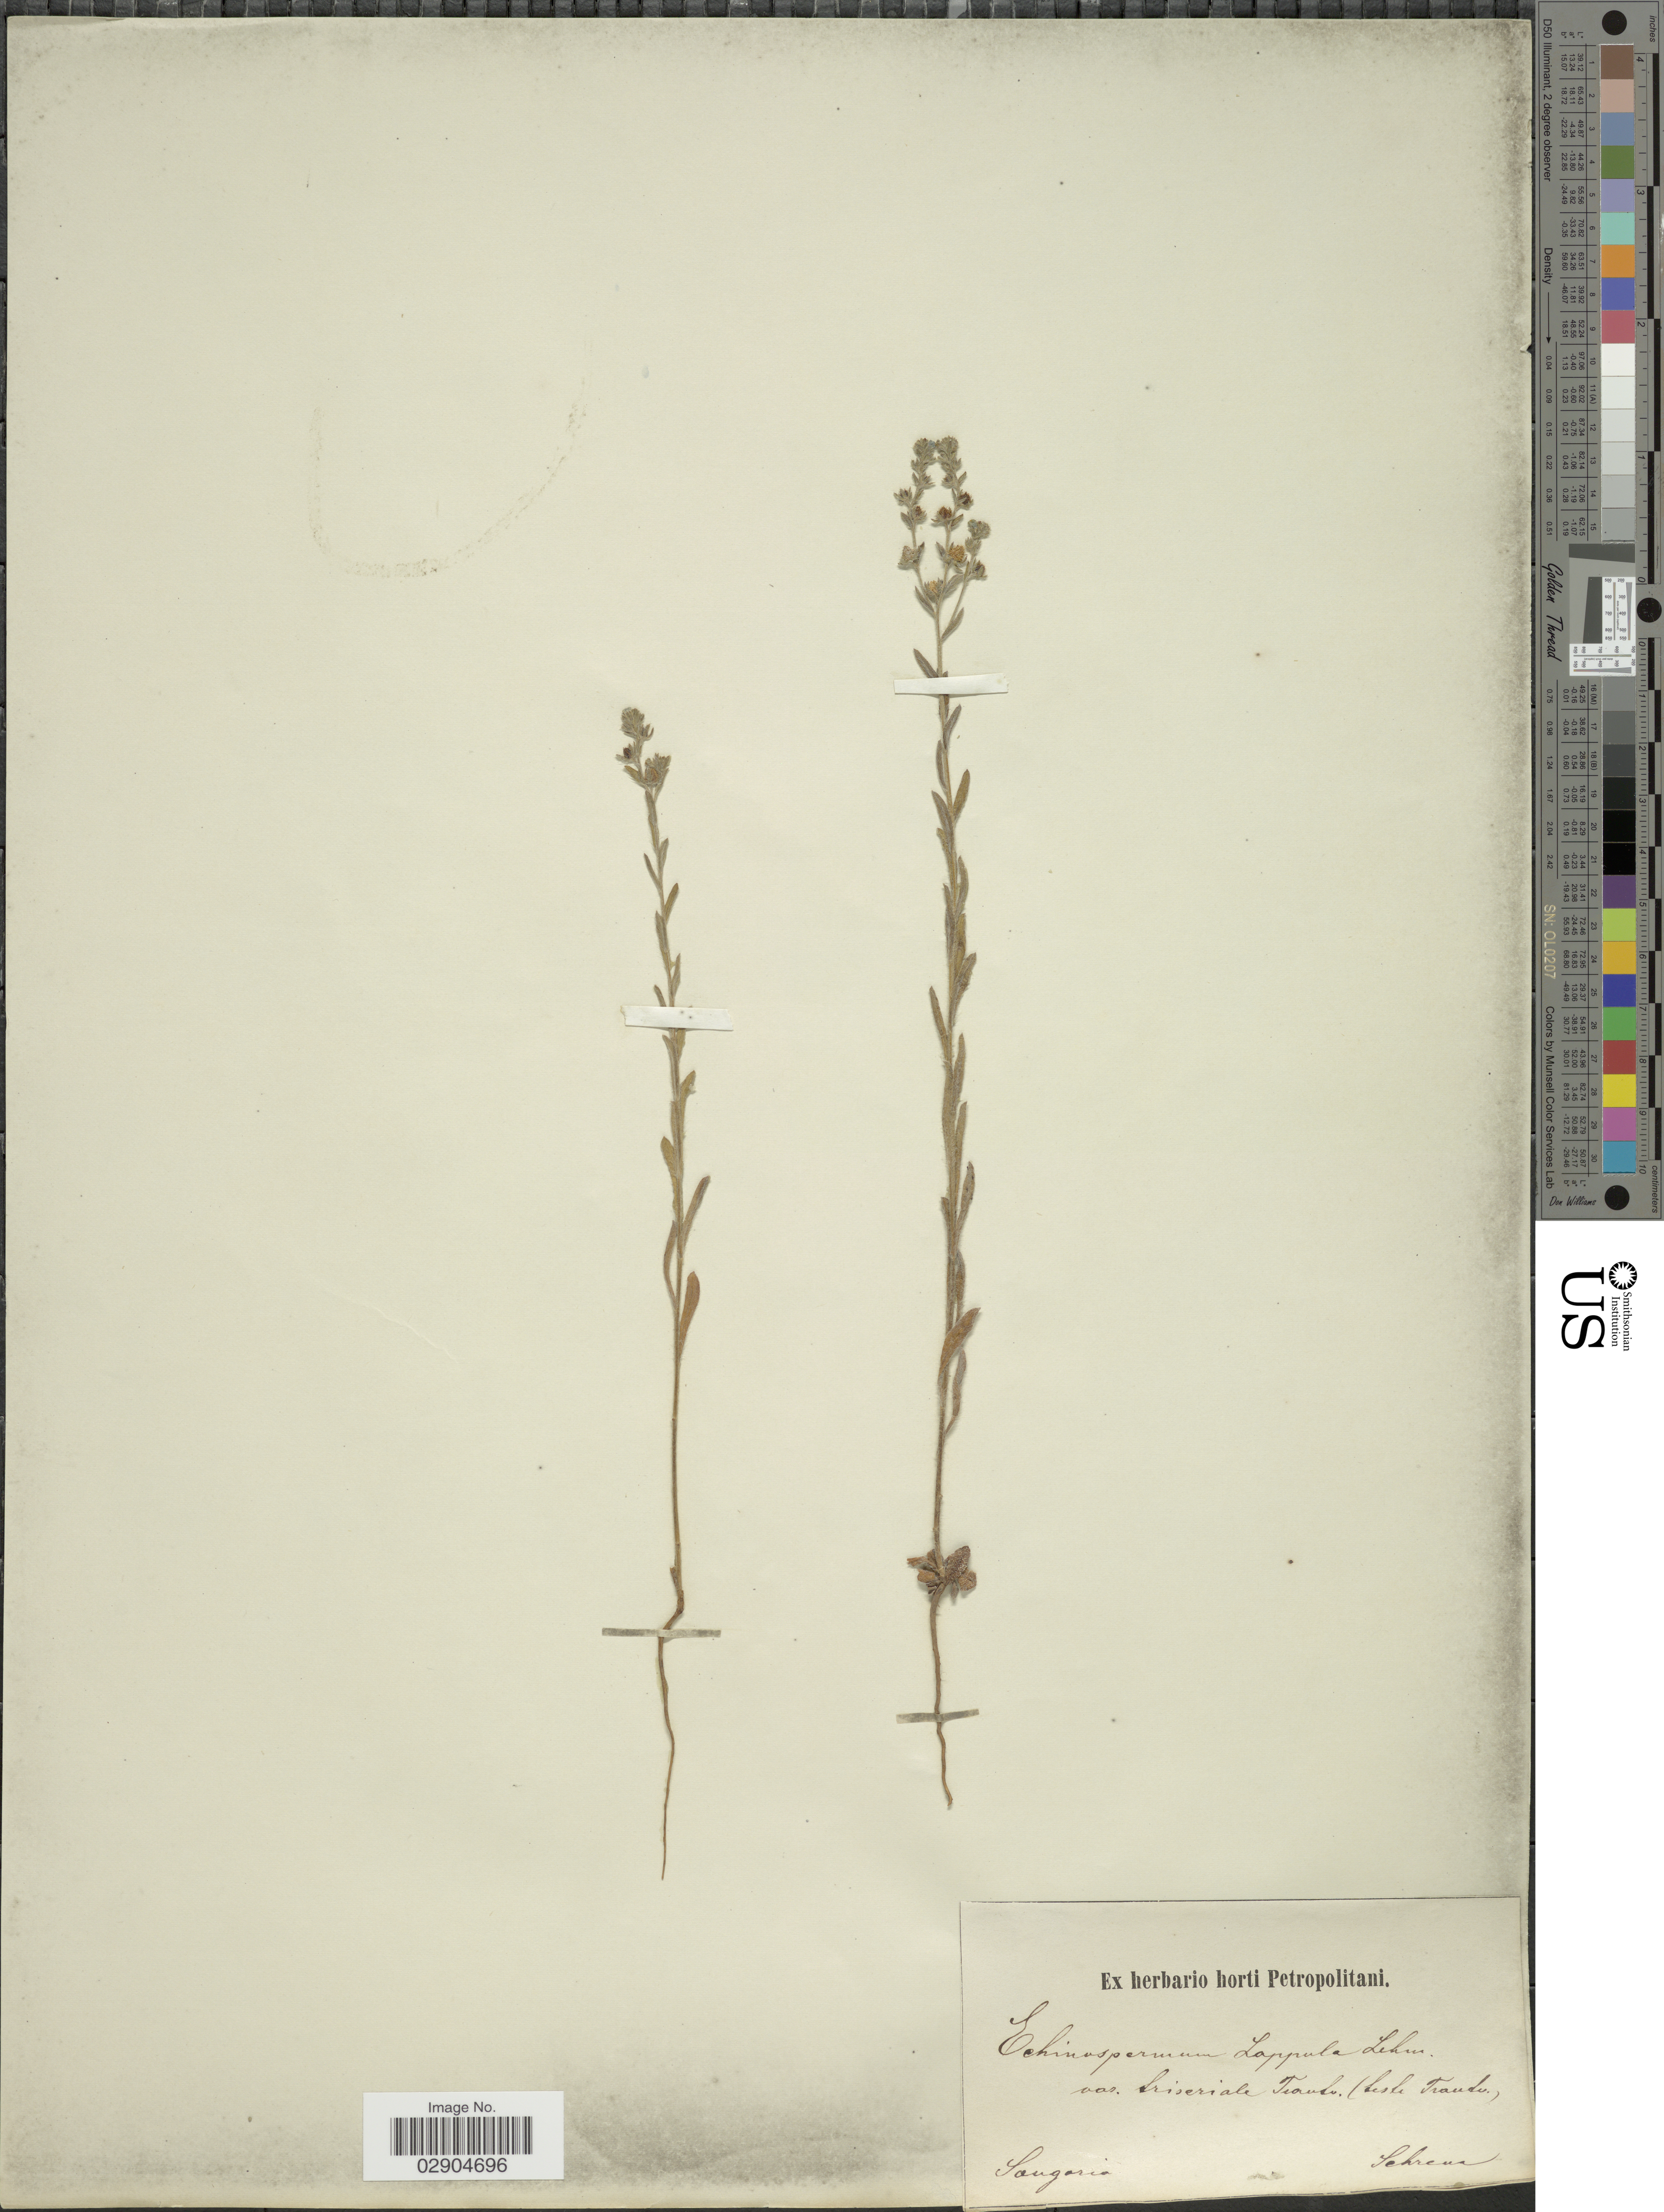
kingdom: Plantae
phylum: Tracheophyta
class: Magnoliopsida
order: Boraginales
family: Boraginaceae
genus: Lappula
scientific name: Lappula lappula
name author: H. Karst.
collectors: A.G. Schrenk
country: Kazakhstan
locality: Songoria.